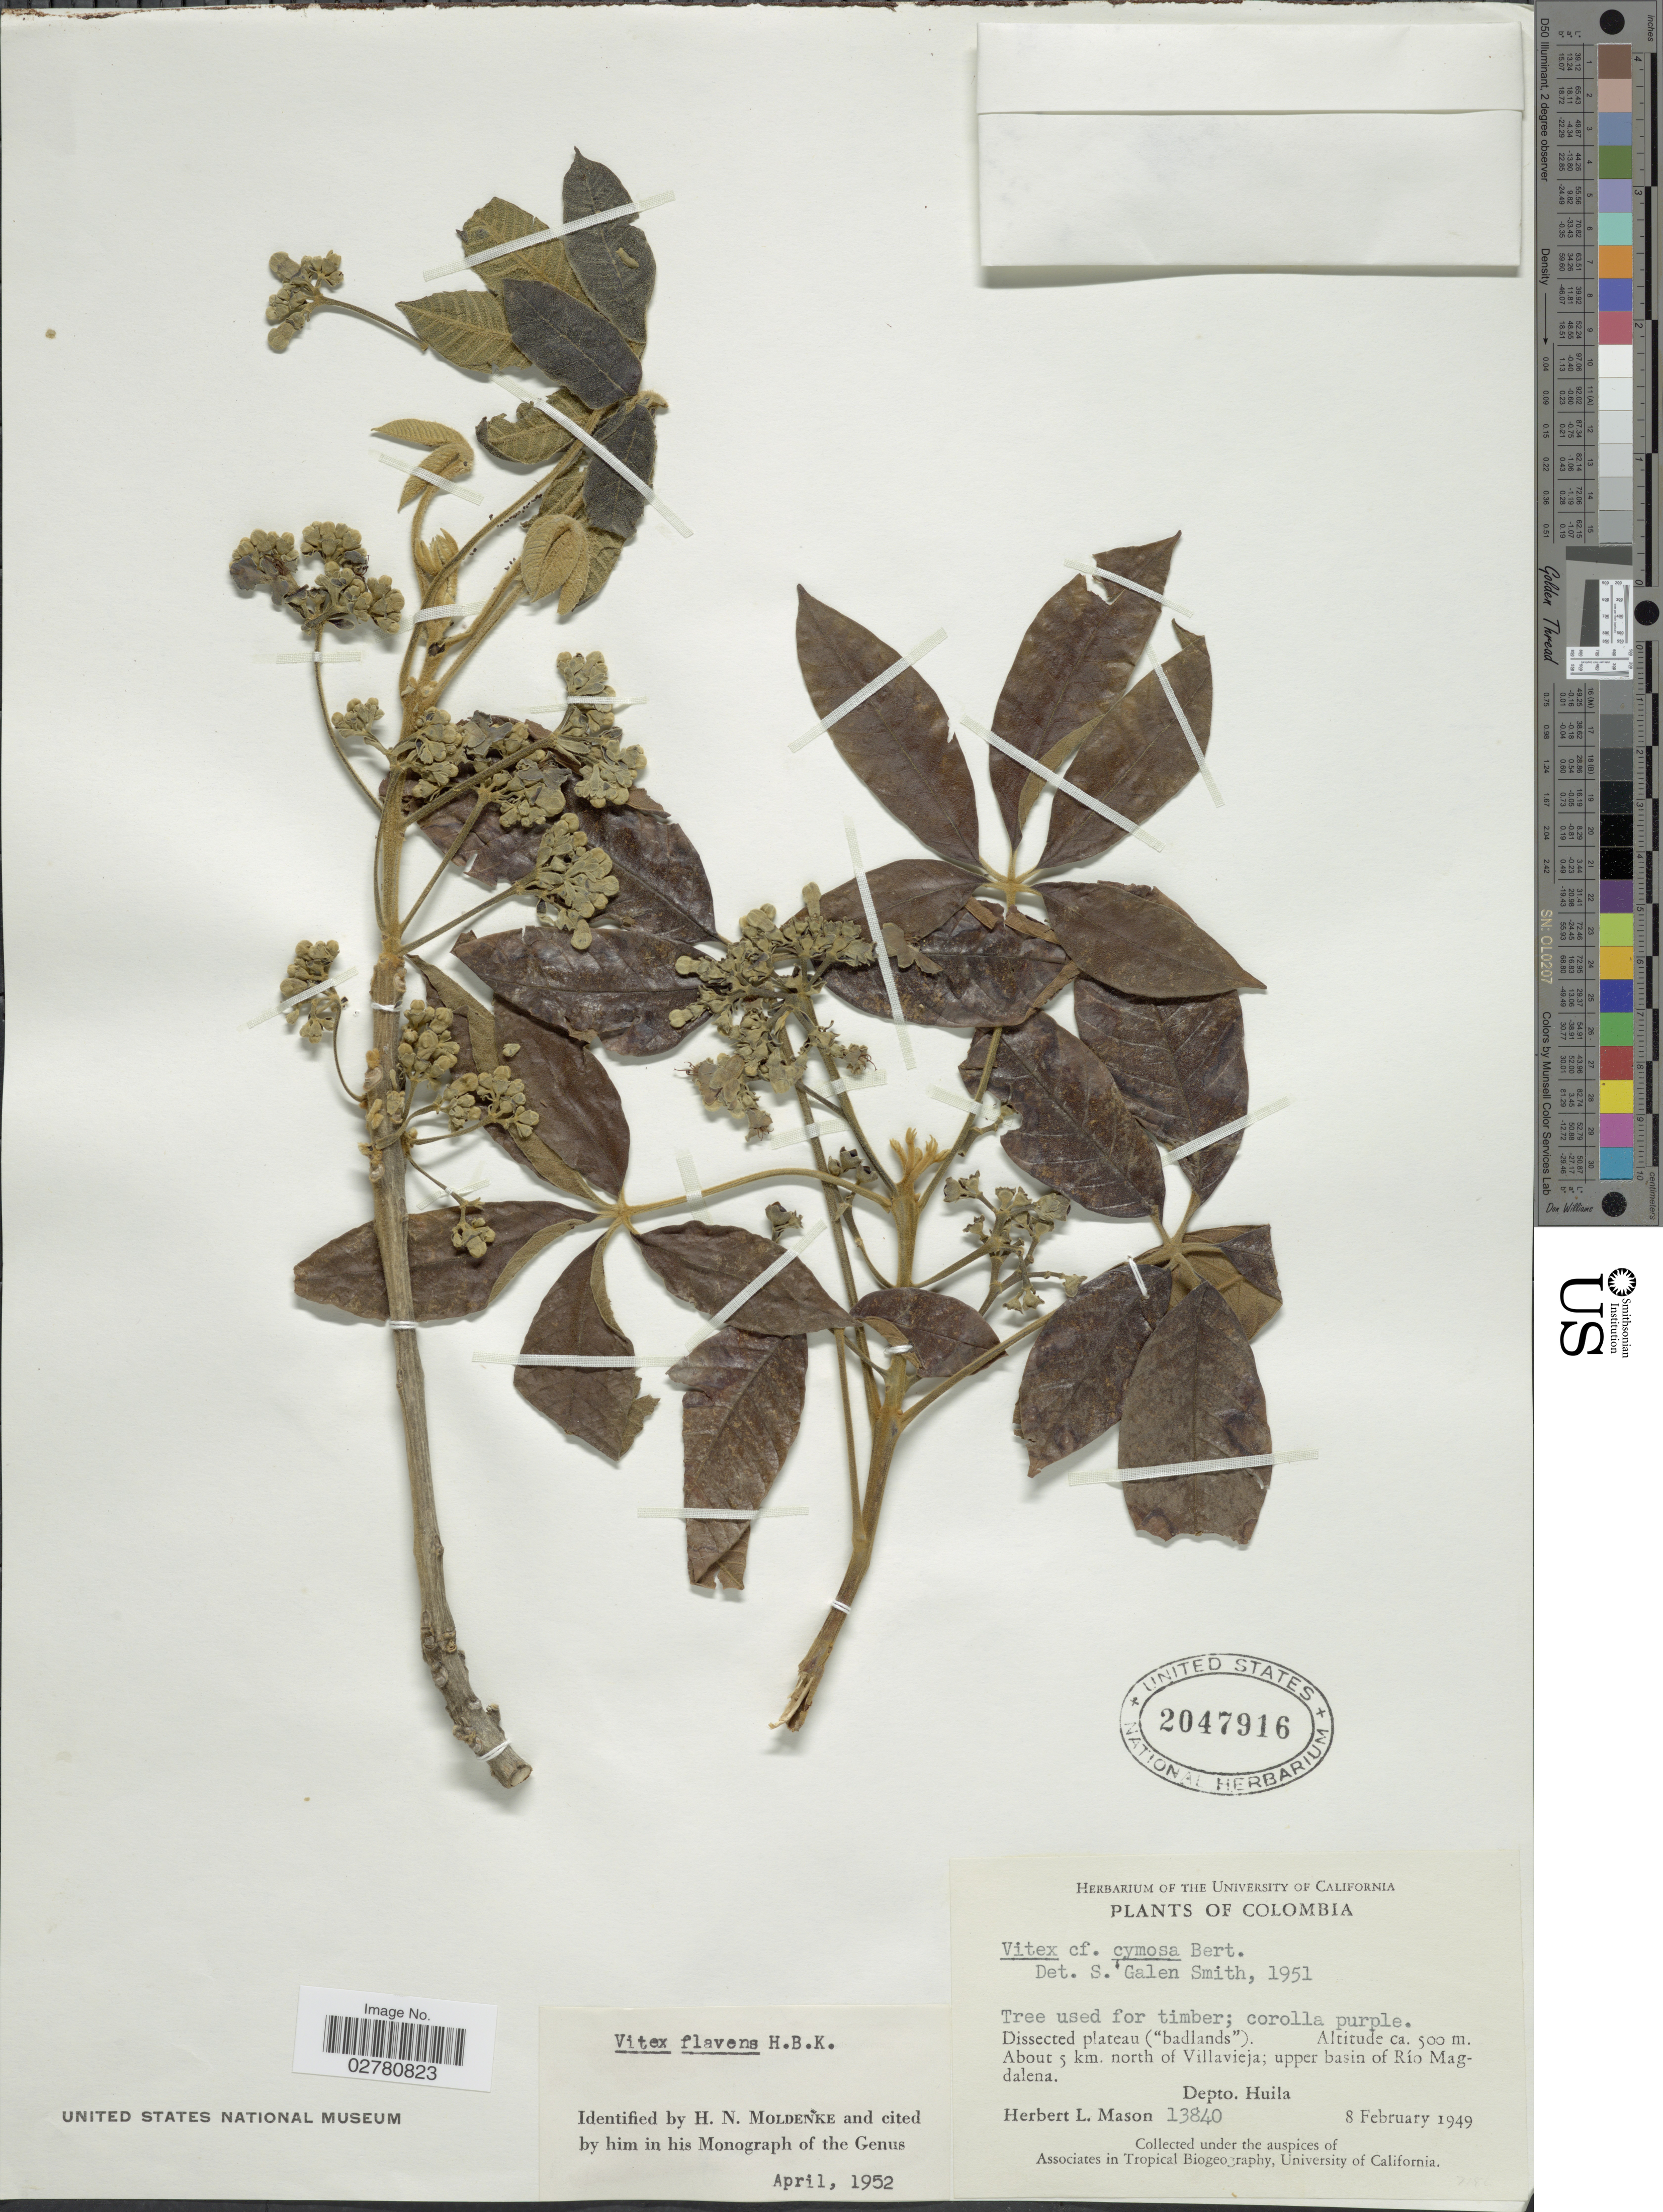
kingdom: Plantae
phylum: Tracheophyta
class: Magnoliopsida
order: Lamiales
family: Lamiaceae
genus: Vitex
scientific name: Vitex flavens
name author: Kunth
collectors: H. L. Mason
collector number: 13840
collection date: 1949-02-08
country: Colombia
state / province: Huila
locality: About 5 km. north of Villavieja; upper basin of Río Magdalena. Depto. Huila.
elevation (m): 500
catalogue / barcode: US 2047916